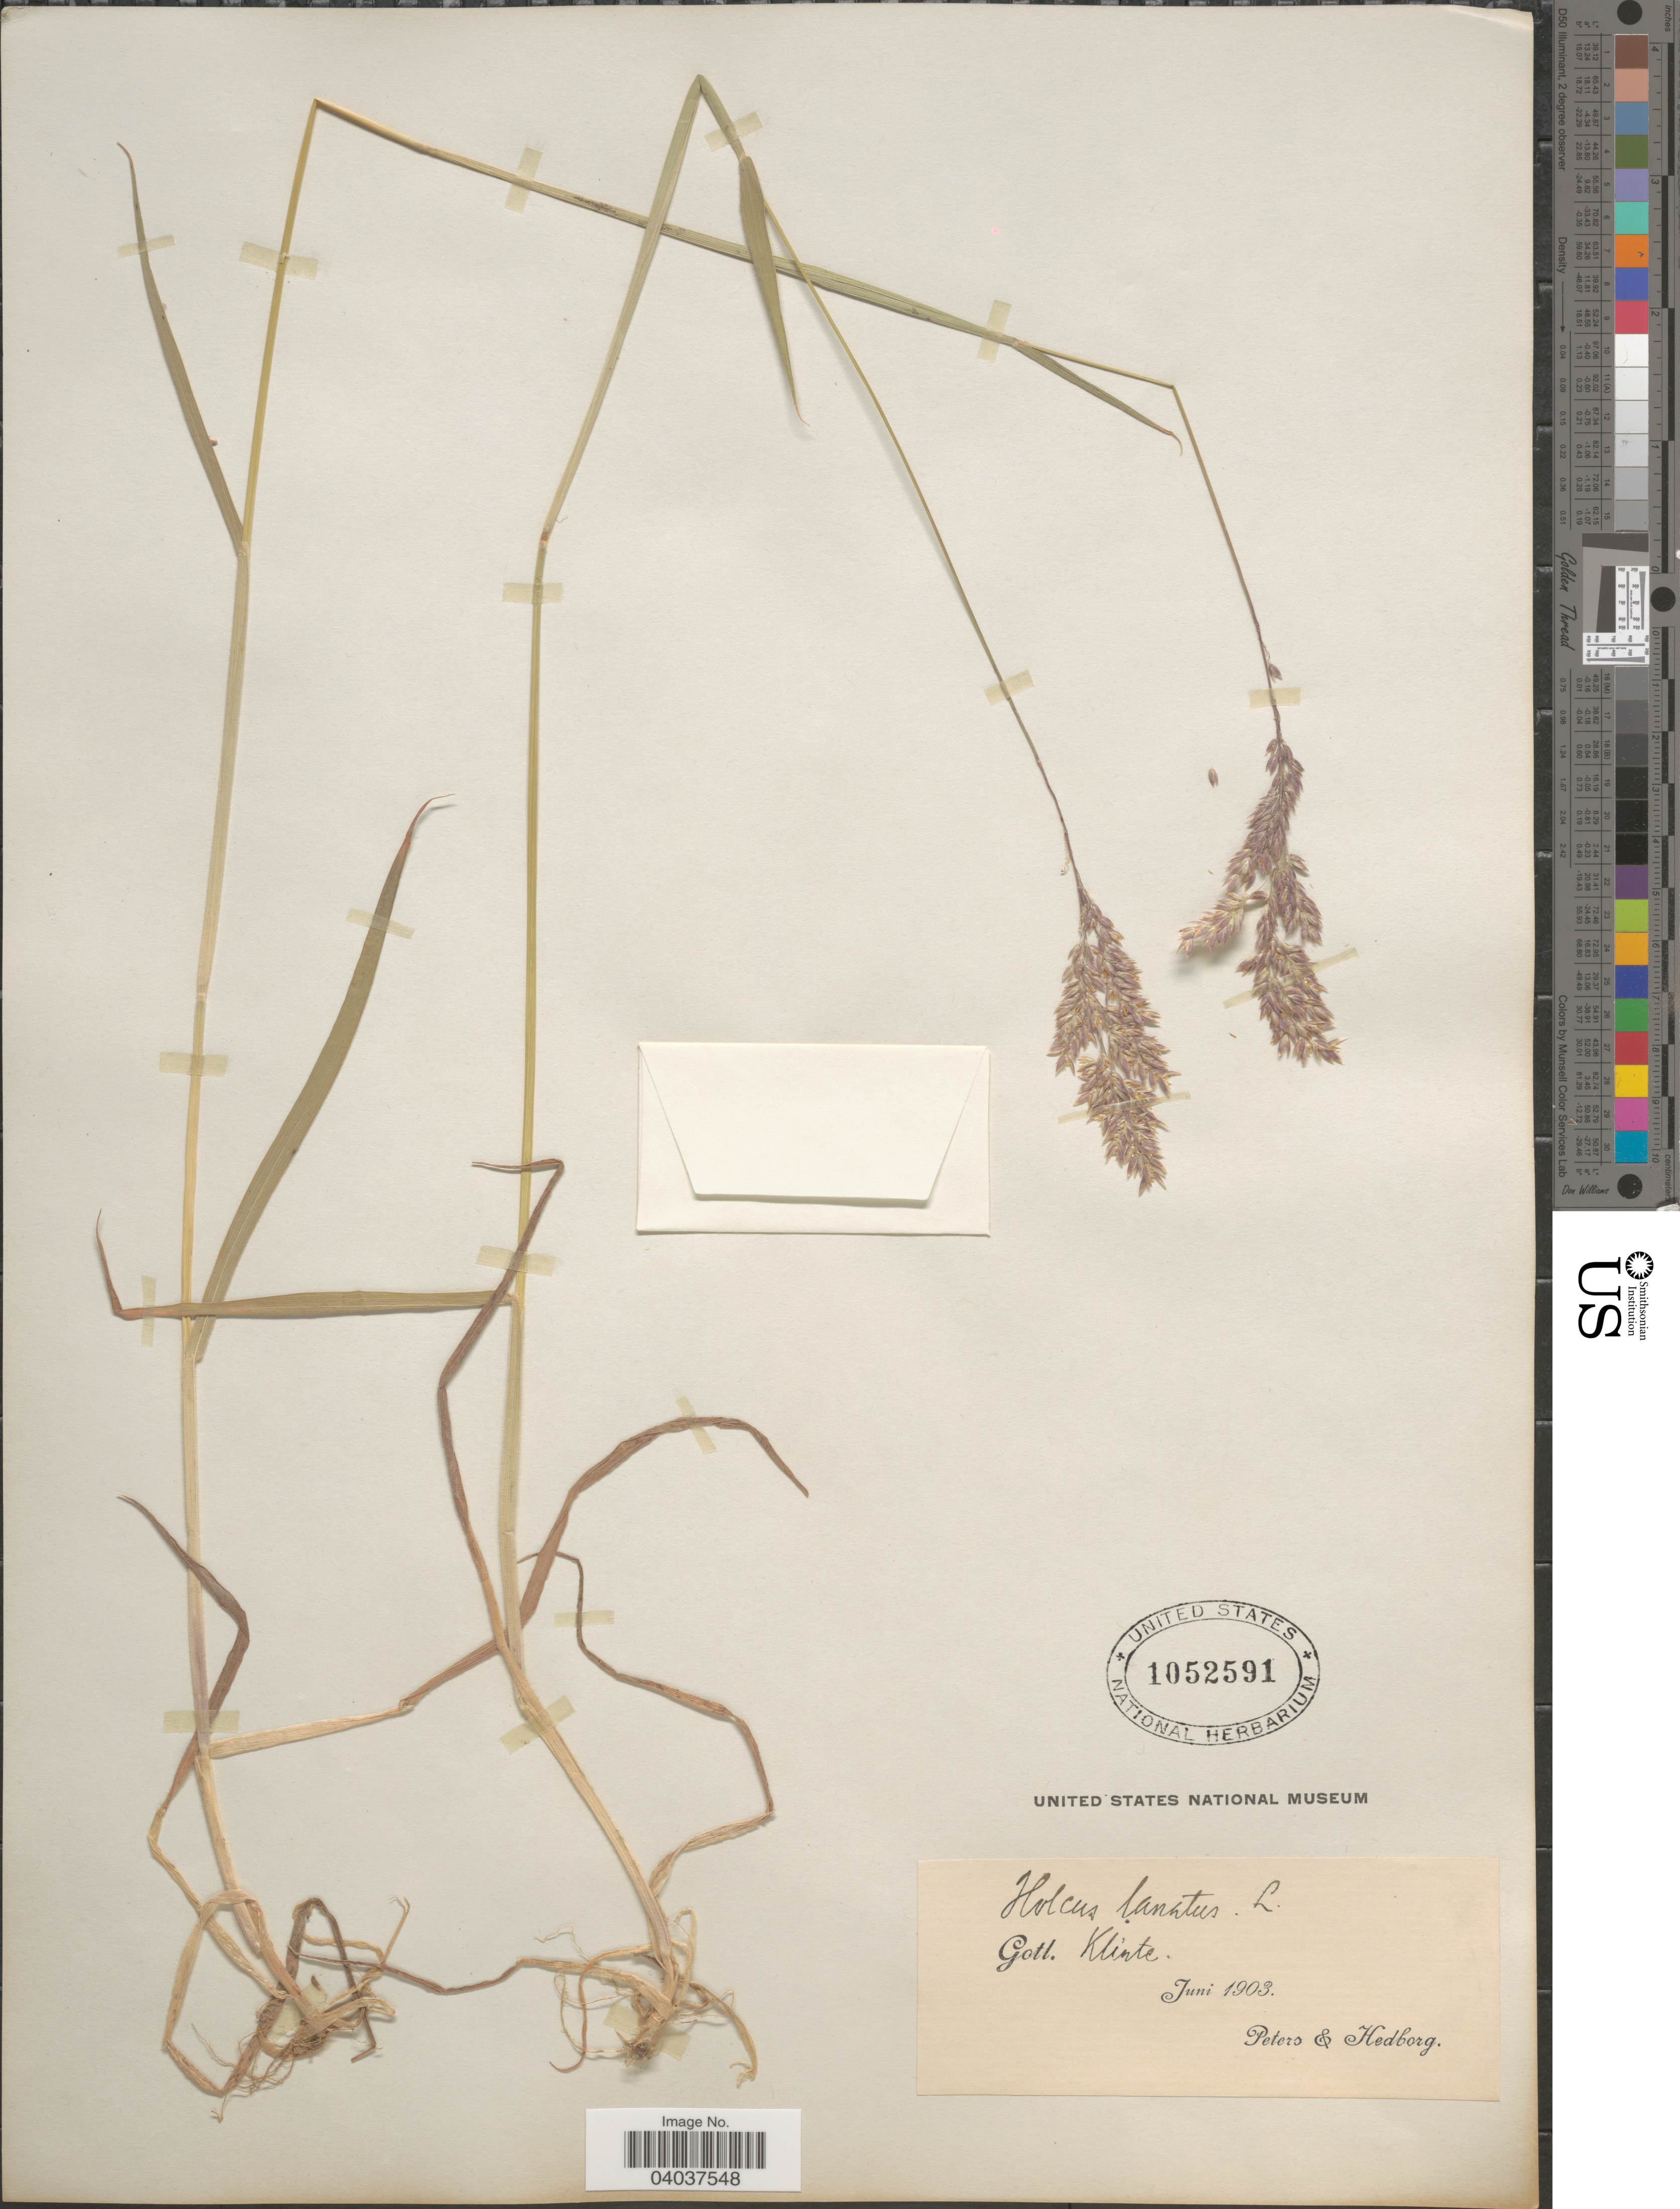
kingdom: Plantae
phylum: Tracheophyta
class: Liliopsida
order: Poales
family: Poaceae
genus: Holcus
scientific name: Holcus lanatus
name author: L.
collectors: -. Peters & Hedborg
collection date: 1903-06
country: Sweden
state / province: Gotland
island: Gotland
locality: Gotl. Klinte.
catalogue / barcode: US 1052591